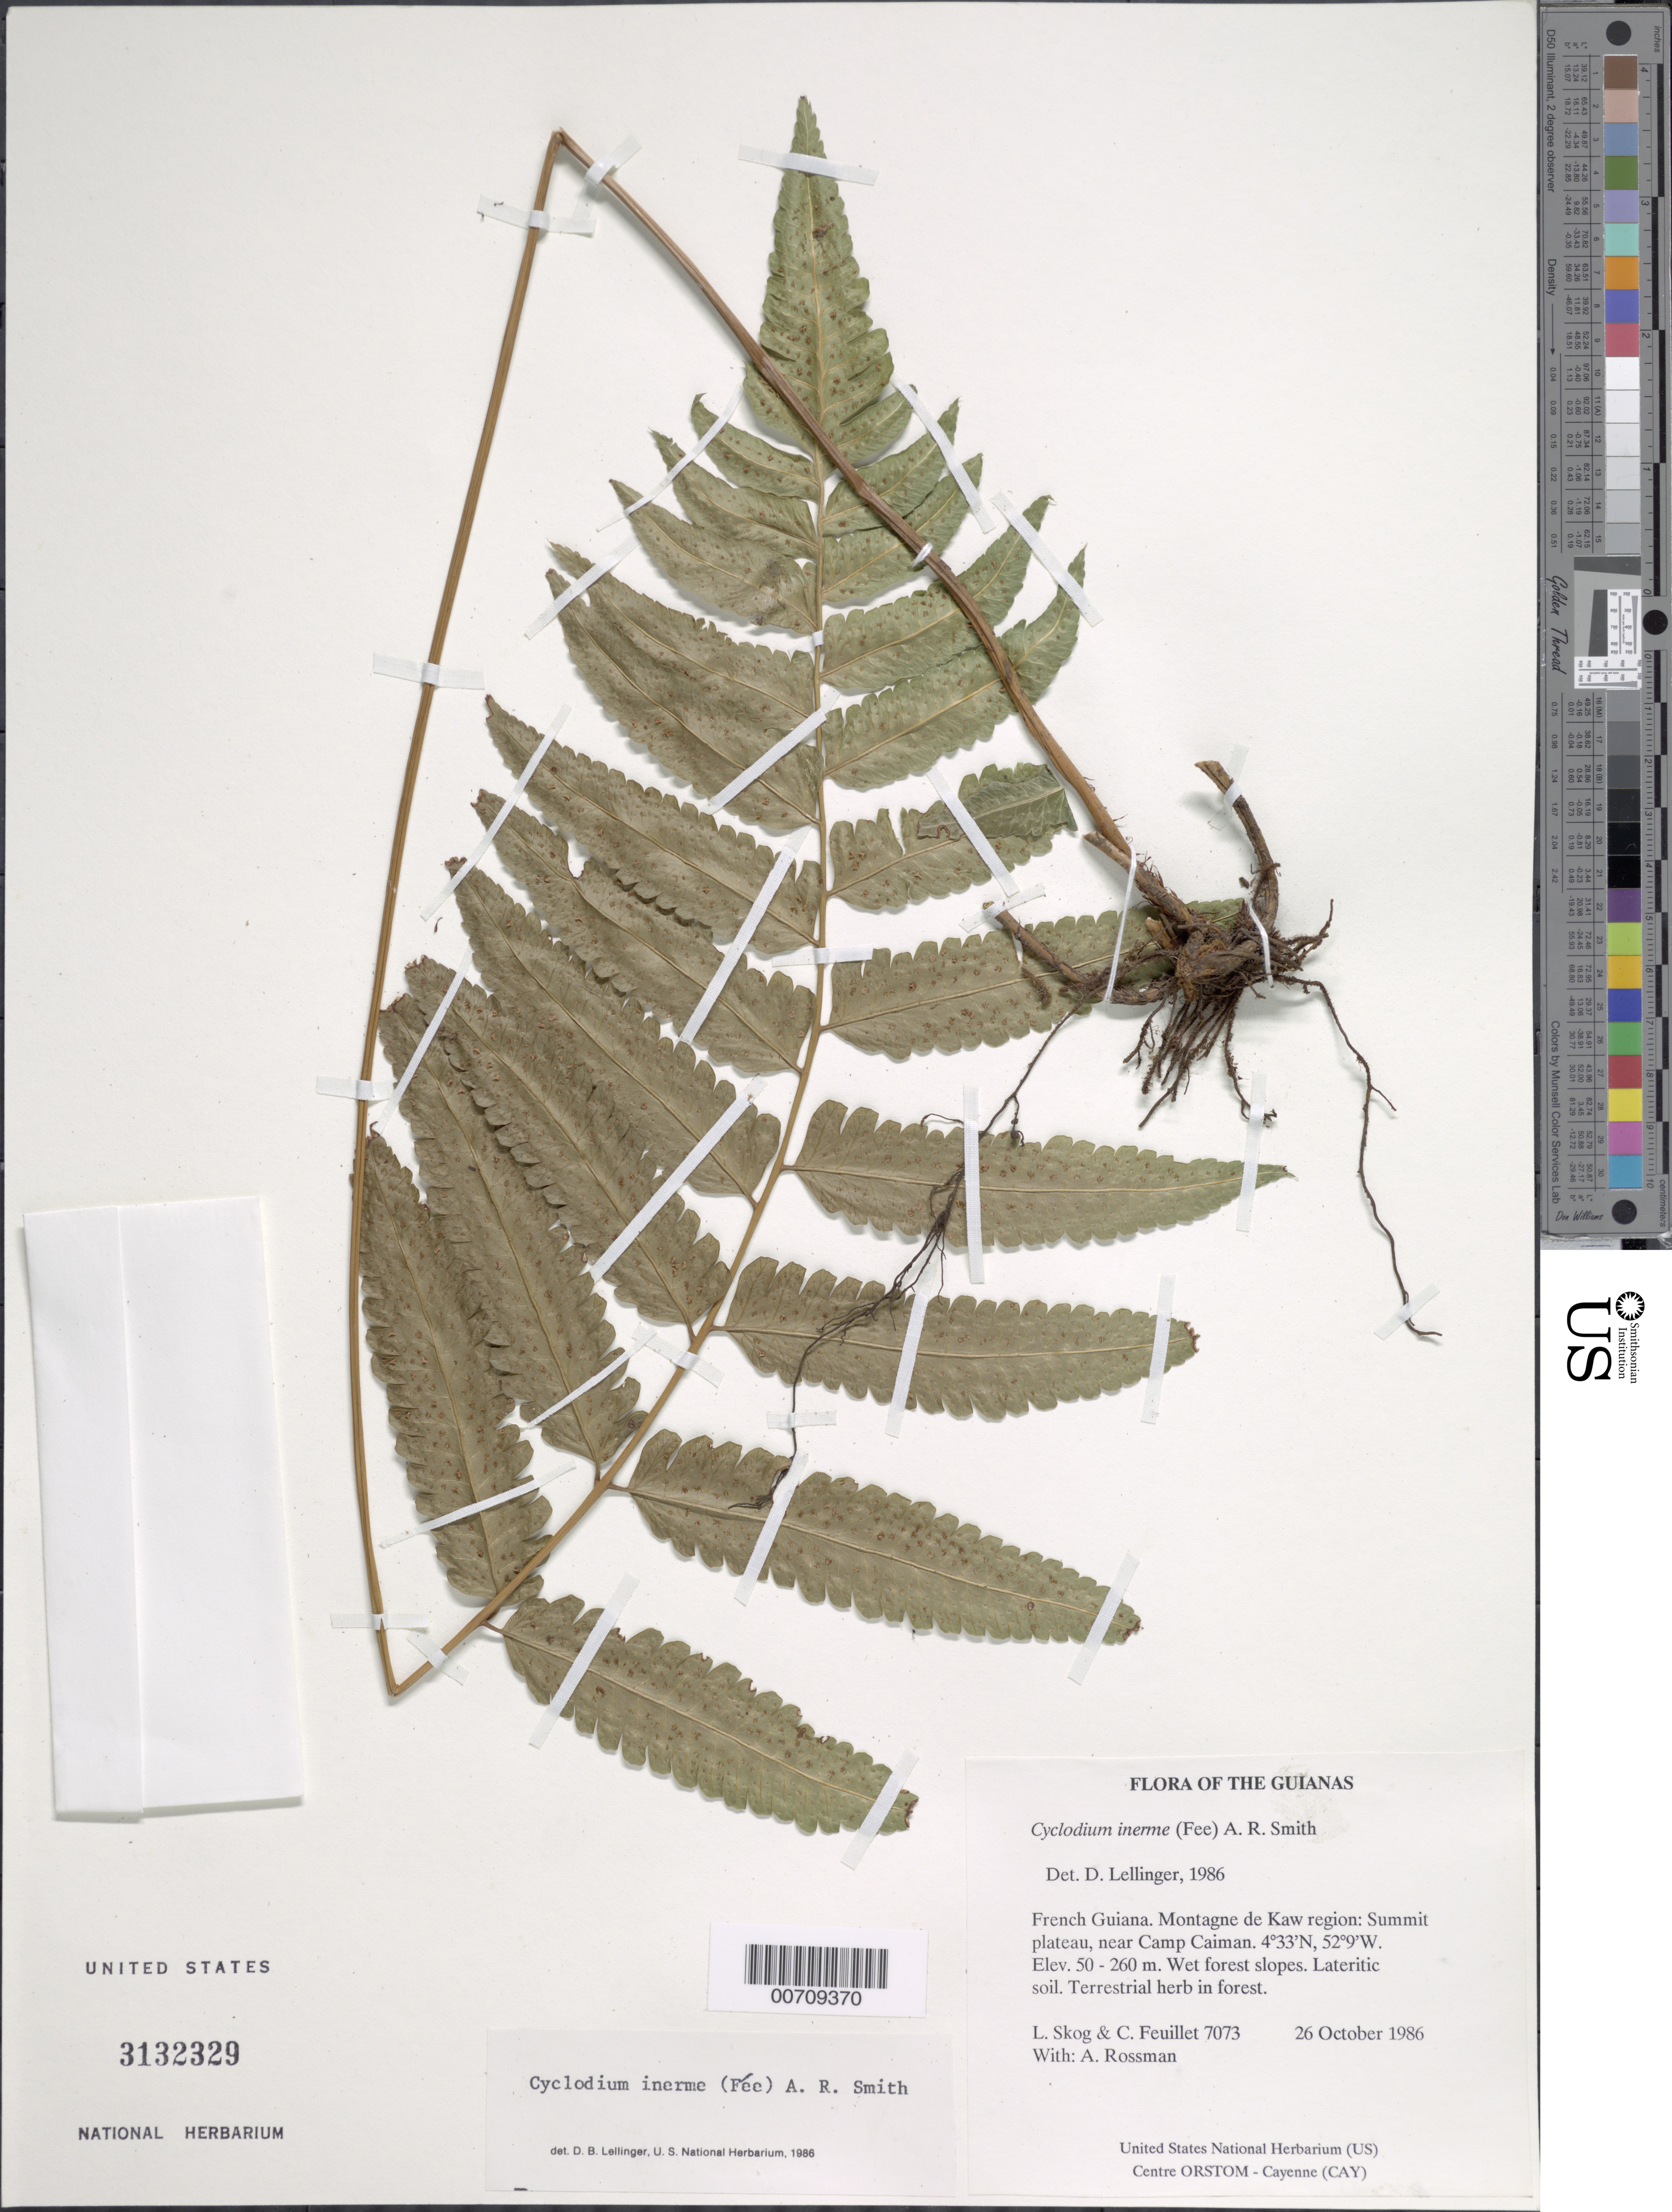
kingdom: Plantae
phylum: Tracheophyta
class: Polypodiopsida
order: Polypodiales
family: Dryopteridaceae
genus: Cyclodium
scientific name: Cyclodium inerme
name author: (Fée) A.R. Sm.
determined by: Lellinger, David B., (BOT), Smithsonian Institution - National Museum of Natural History (UNITED STATES)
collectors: L. E. Skog, C. Feuillet & A. Rossman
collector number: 7073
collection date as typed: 26 October 1986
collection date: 1986-10-26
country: French Guiana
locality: Montagne de Kaw. Summit plateau, near Camp Caiman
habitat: Wet forest slopes. Lateritic soil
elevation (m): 50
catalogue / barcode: US 3132329